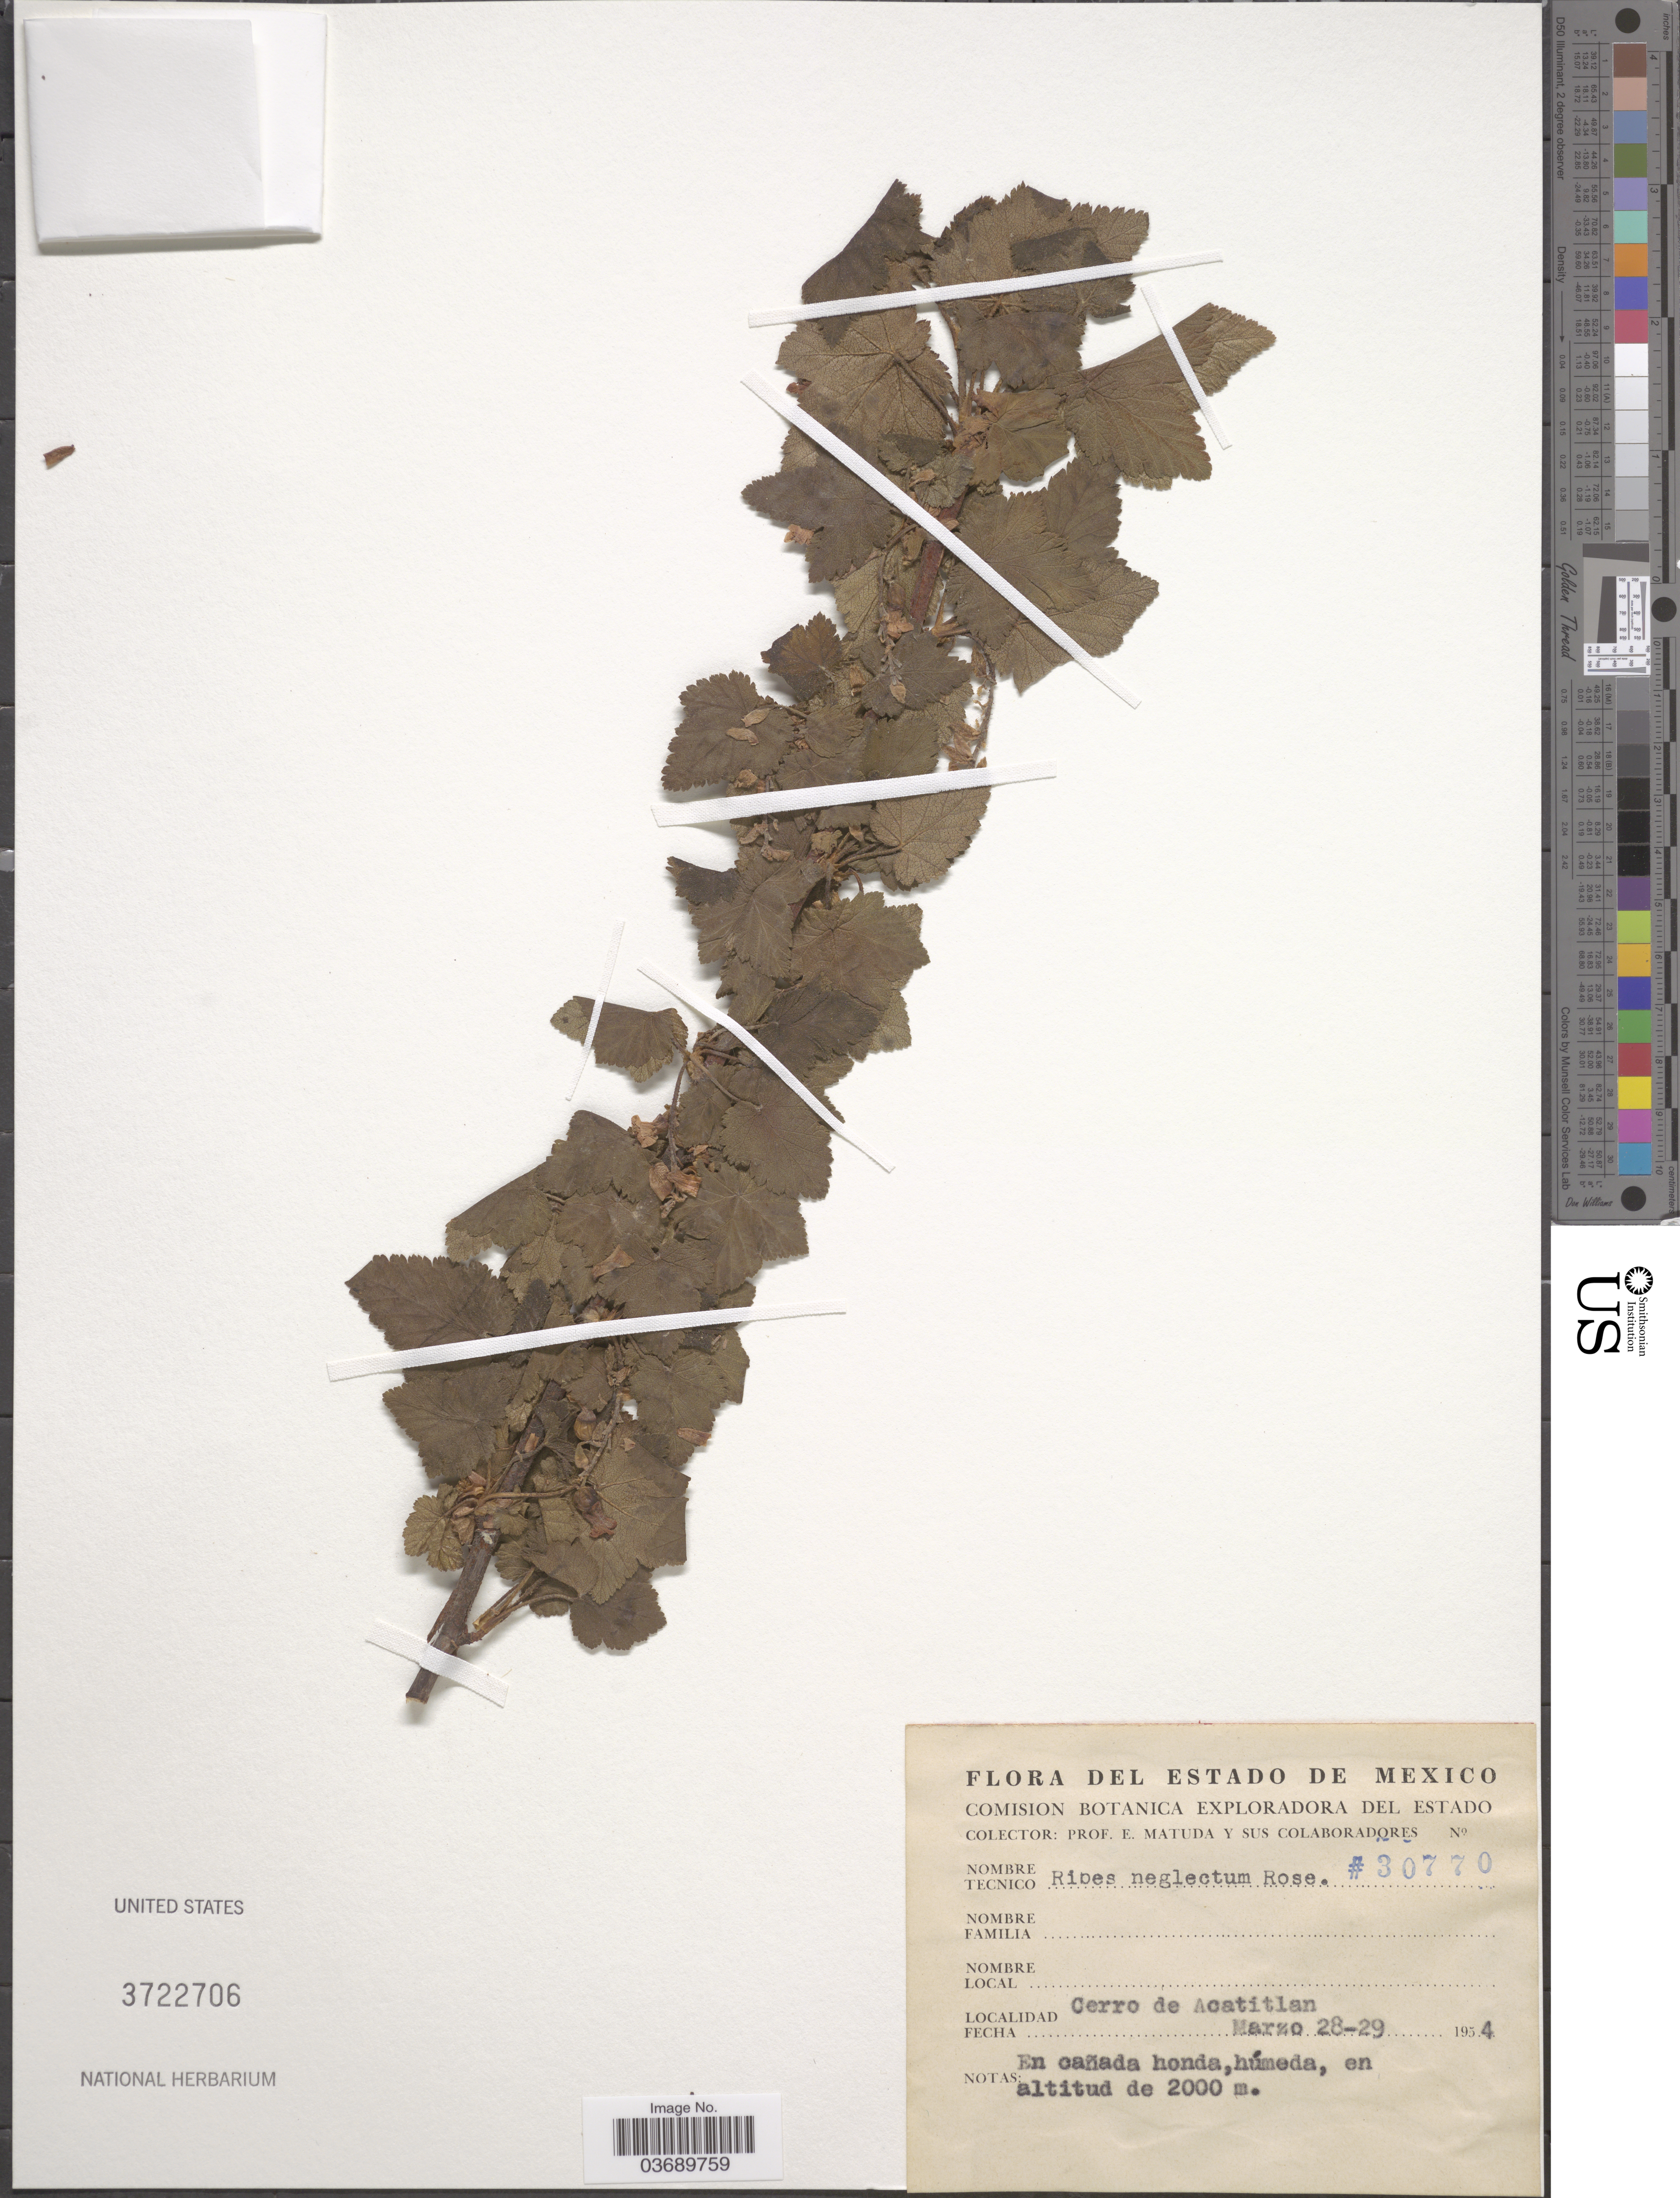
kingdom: Plantae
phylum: Tracheophyta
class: Magnoliopsida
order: Saxifragales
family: Grossulariaceae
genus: Ribes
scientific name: Ribes neglectum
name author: Rose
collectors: E. Matuda & Sus Colaboradores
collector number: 30770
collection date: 1954-03-28/1954-03-29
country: Mexico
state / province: México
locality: Estado de Mexico. Cerro de Acatitlan.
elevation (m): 2000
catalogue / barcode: US 3722706